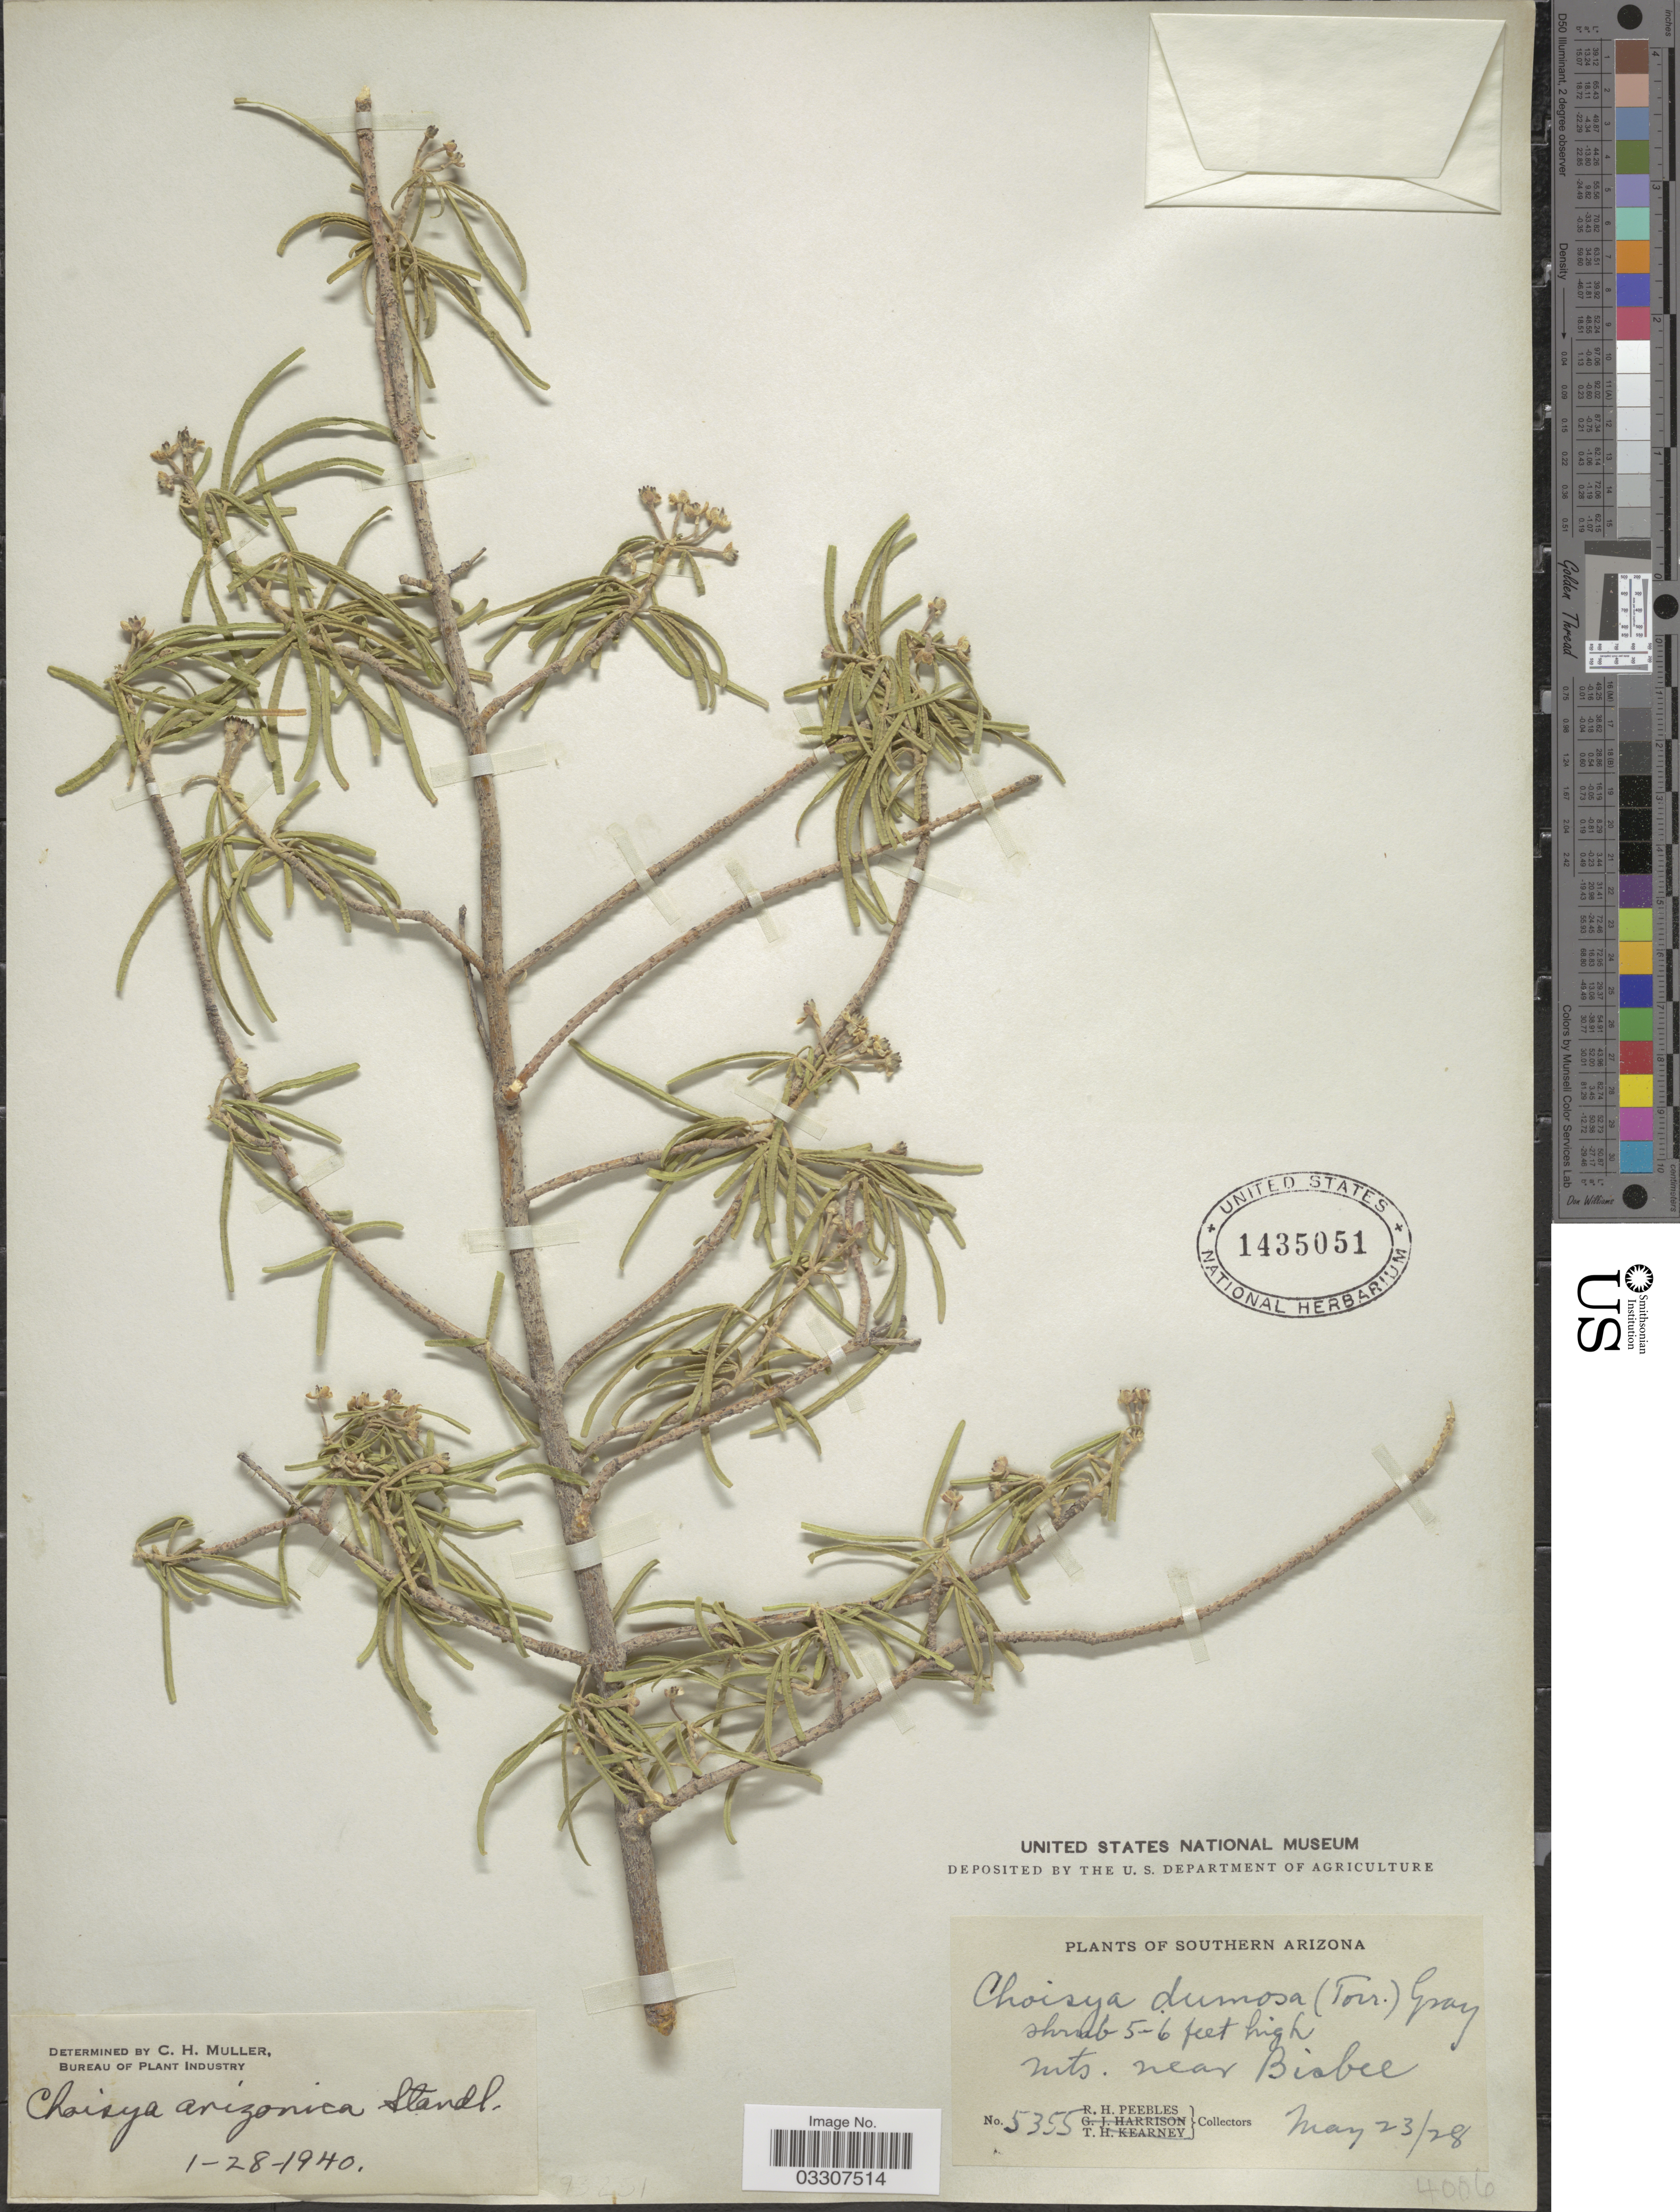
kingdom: Plantae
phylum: Tracheophyta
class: Magnoliopsida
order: Sapindales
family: Rutaceae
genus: Choisya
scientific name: Choisya arizonica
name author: Standl.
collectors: R. H. Peebles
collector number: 5355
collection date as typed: Transcribed d/m/y: 23/5/28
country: United States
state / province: Arizona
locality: Southern Arizona. Mts. near Bisbee.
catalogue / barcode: US 1435051